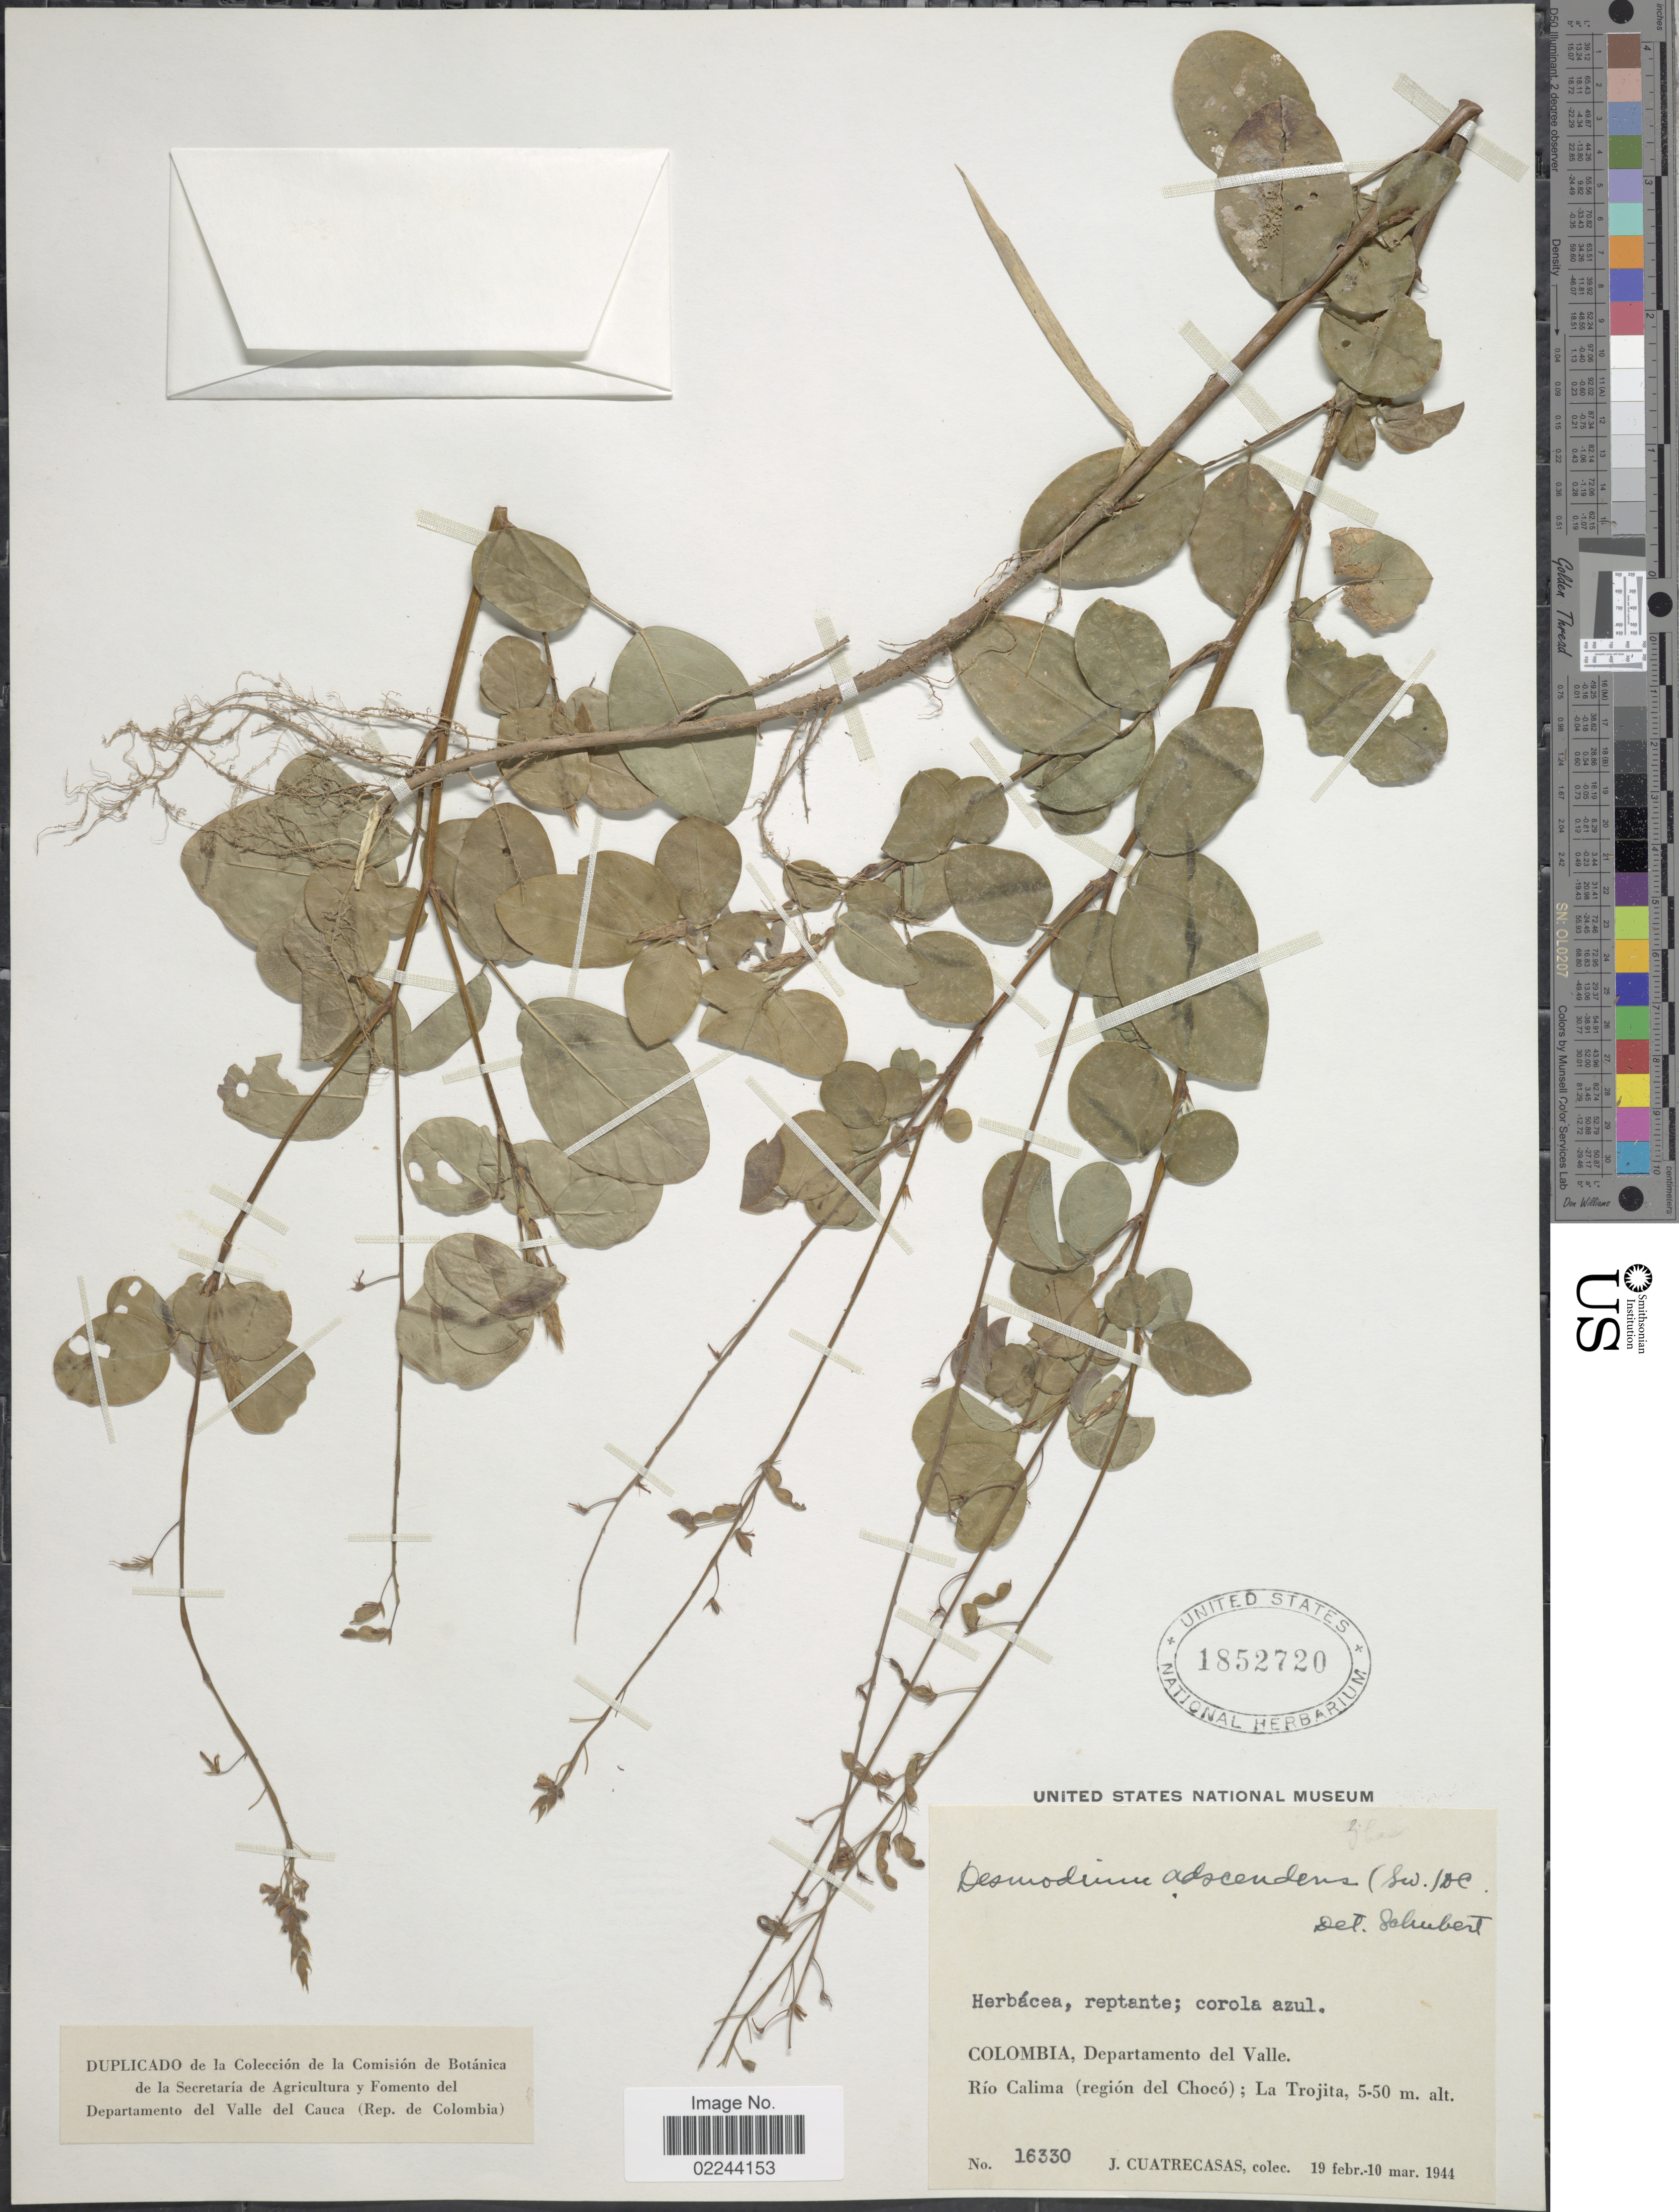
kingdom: Plantae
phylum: Tracheophyta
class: Magnoliopsida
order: Fabales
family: Fabaceae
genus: Grona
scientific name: Grona adscendens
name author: (Sw.) H. Ohashi & K. Ohashi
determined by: Strong, Mark T., (BOT), Smithsonian Institution - National Museum of Natural History (UNITED STATES)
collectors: J. Cuatrecasas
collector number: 16330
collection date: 1944-02-19/1944-03-10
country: Colombia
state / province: Valle del Cauca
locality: Departamento del Valle, Río Calima (región del Chocó); La Trojita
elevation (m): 5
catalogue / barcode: US 1852720